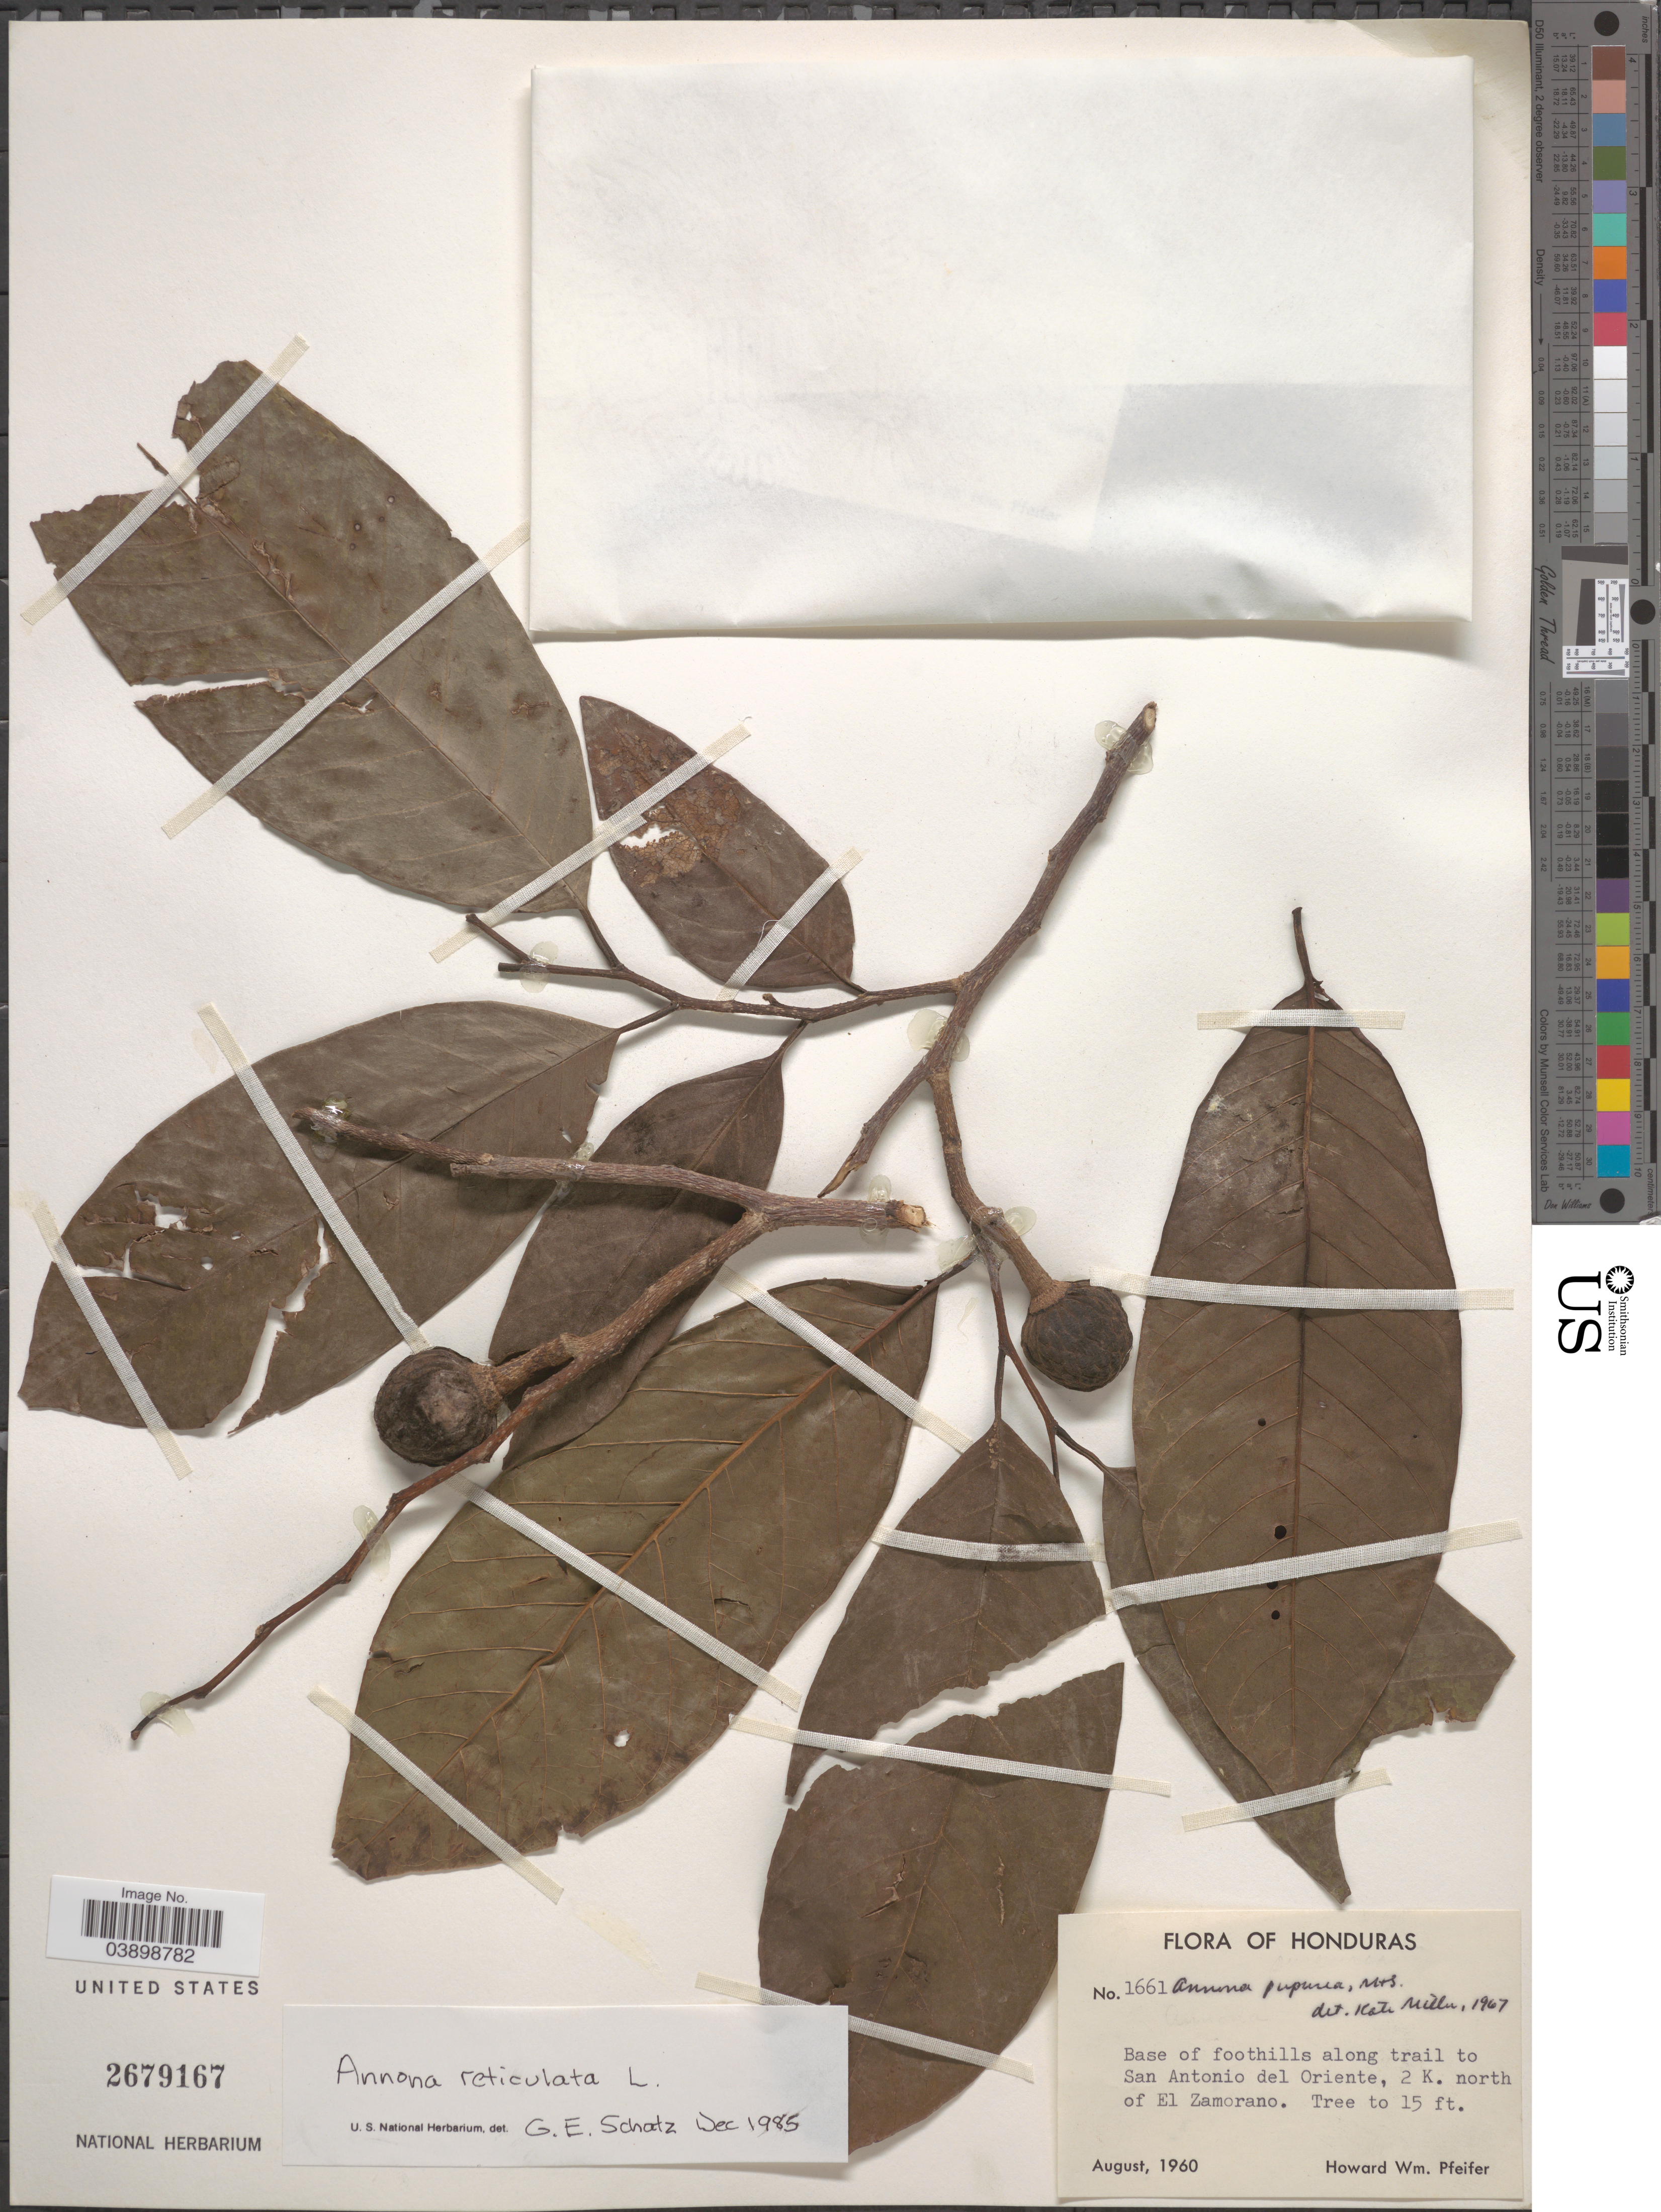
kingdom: Plantae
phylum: Tracheophyta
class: Magnoliopsida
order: Magnoliales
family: Annonaceae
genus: Annona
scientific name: Annona reticulata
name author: L.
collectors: H. W. Pfeifer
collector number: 1661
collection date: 1960-08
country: Honduras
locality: Base of foothills along trail to San Antonio del Oriente, 2 K. north of El Zamorano.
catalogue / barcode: US 2679167